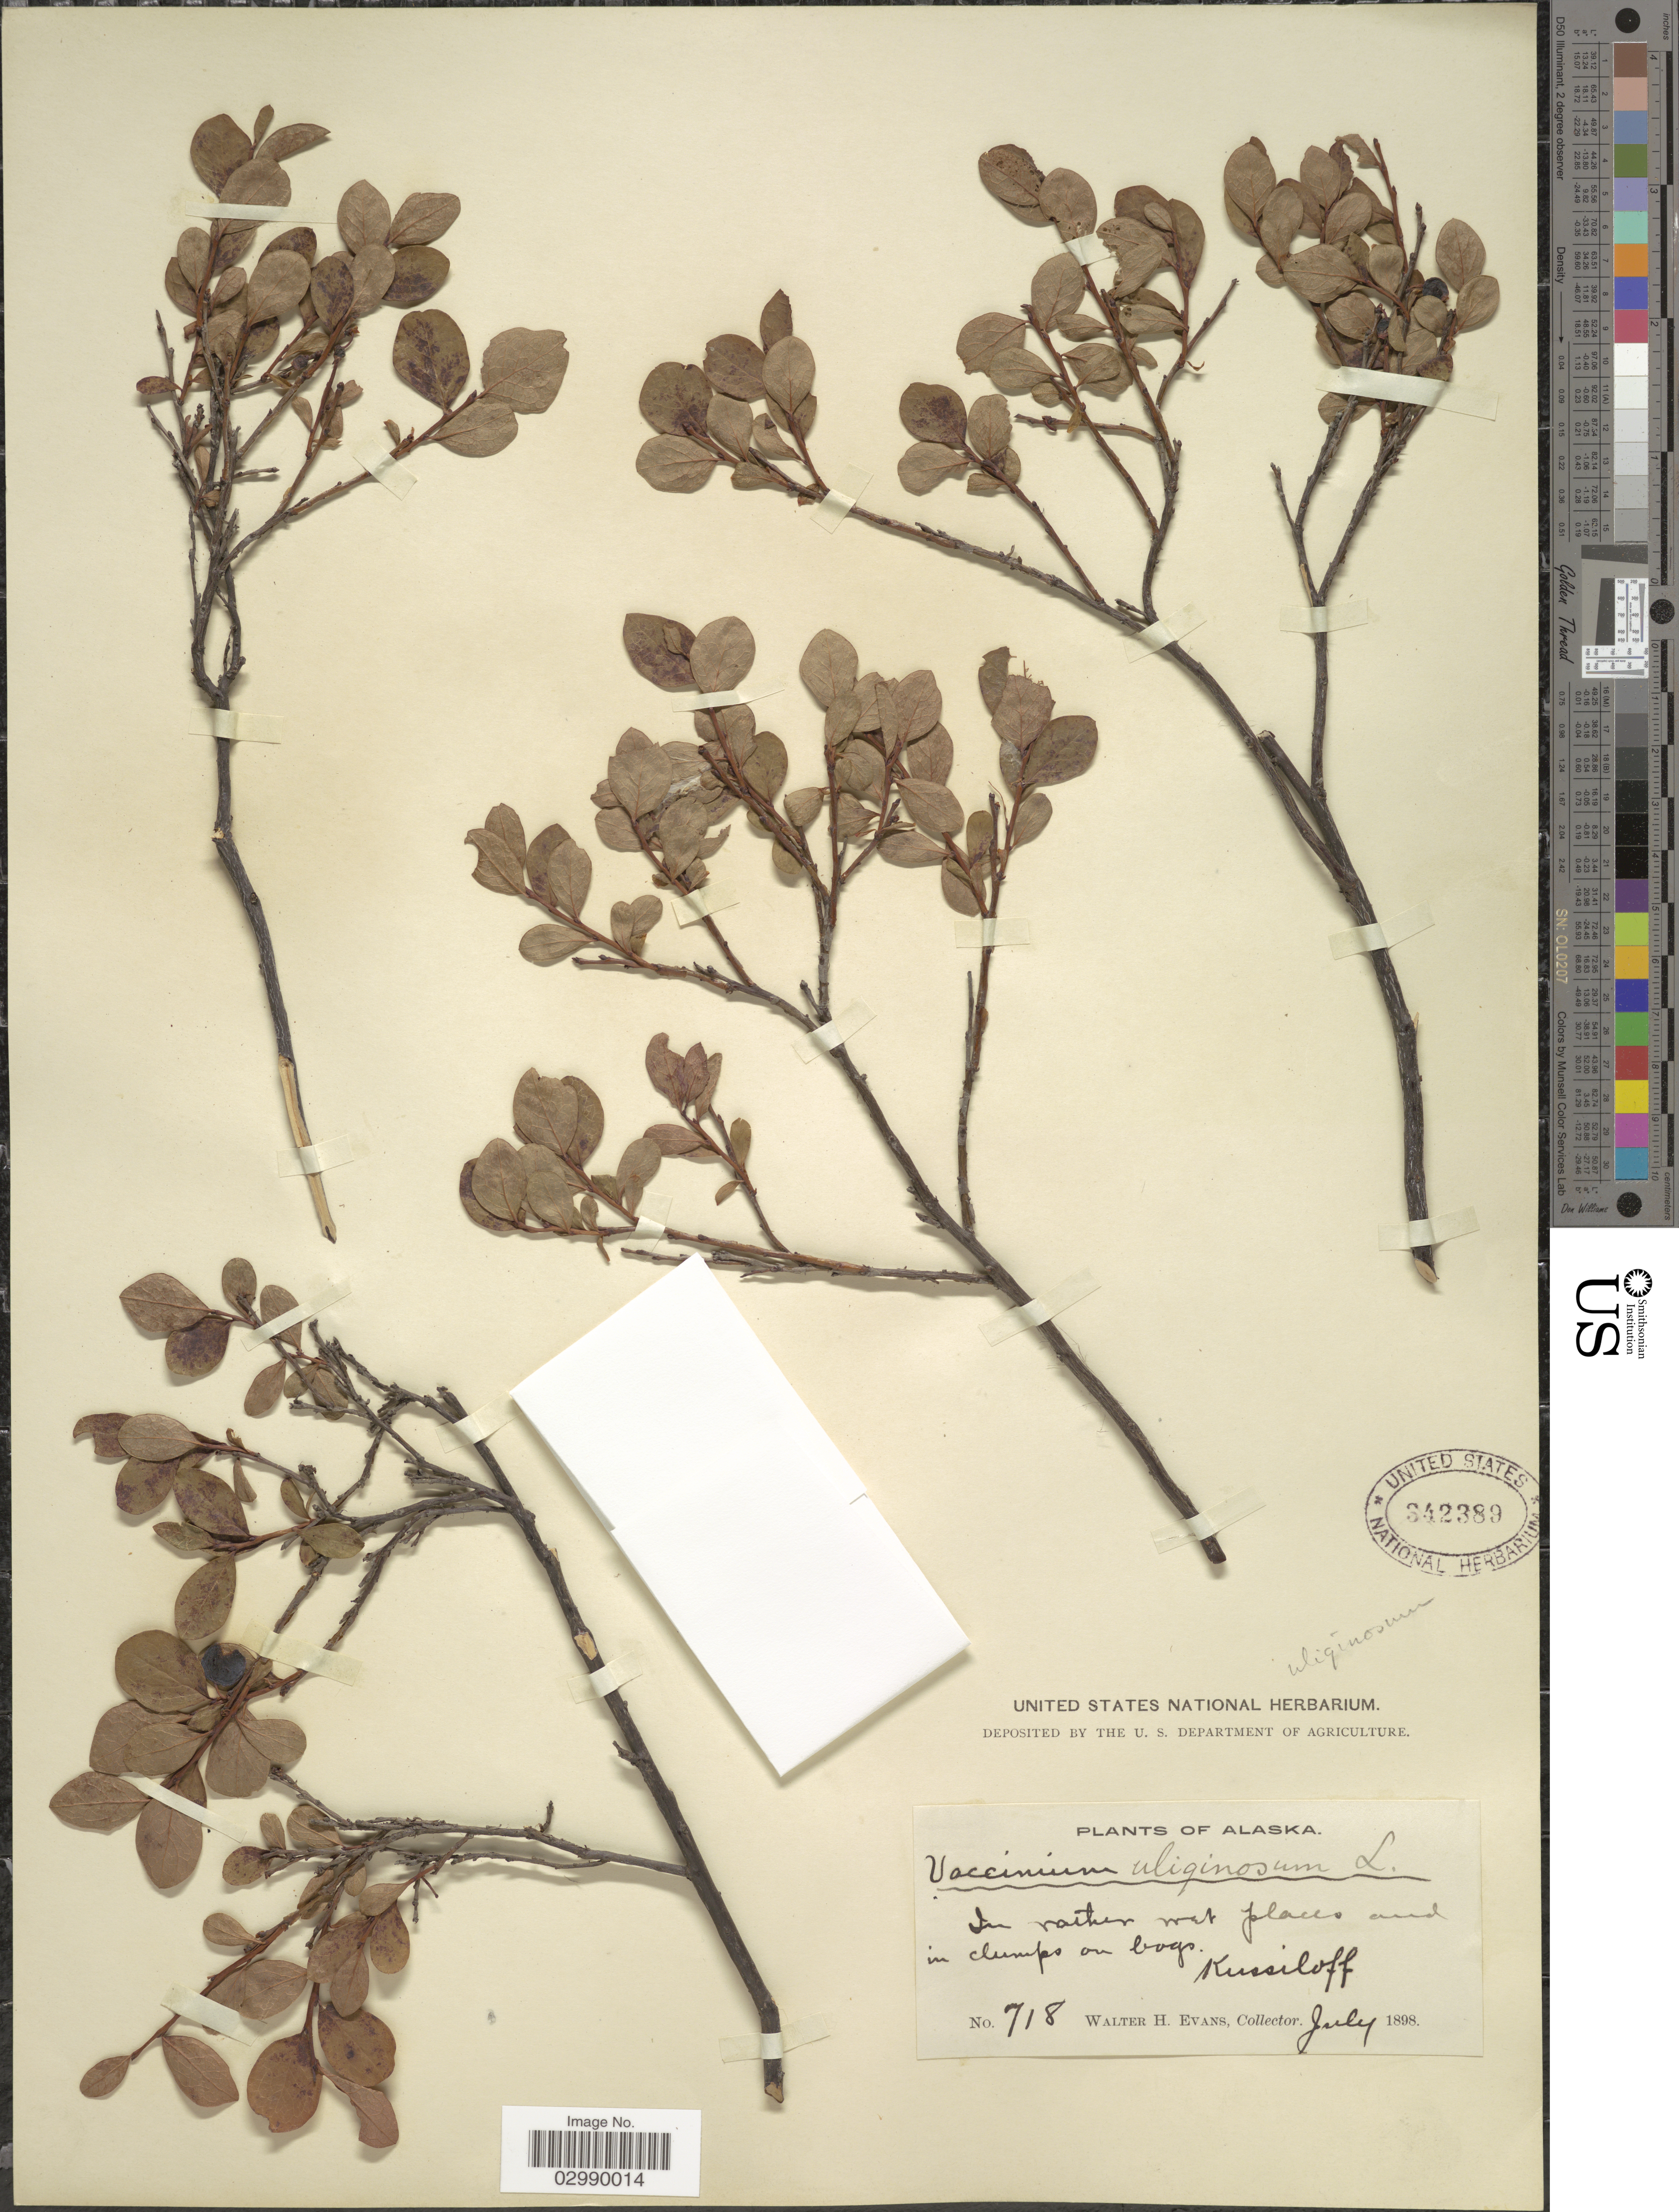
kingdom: Plantae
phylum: Tracheophyta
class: Magnoliopsida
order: Ericales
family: Ericaceae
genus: Vaccinium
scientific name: Vaccinium uliginosum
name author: L.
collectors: W. H. Evans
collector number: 718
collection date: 1898-07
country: United States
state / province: Alaska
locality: Kussiloff.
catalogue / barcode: US 342389